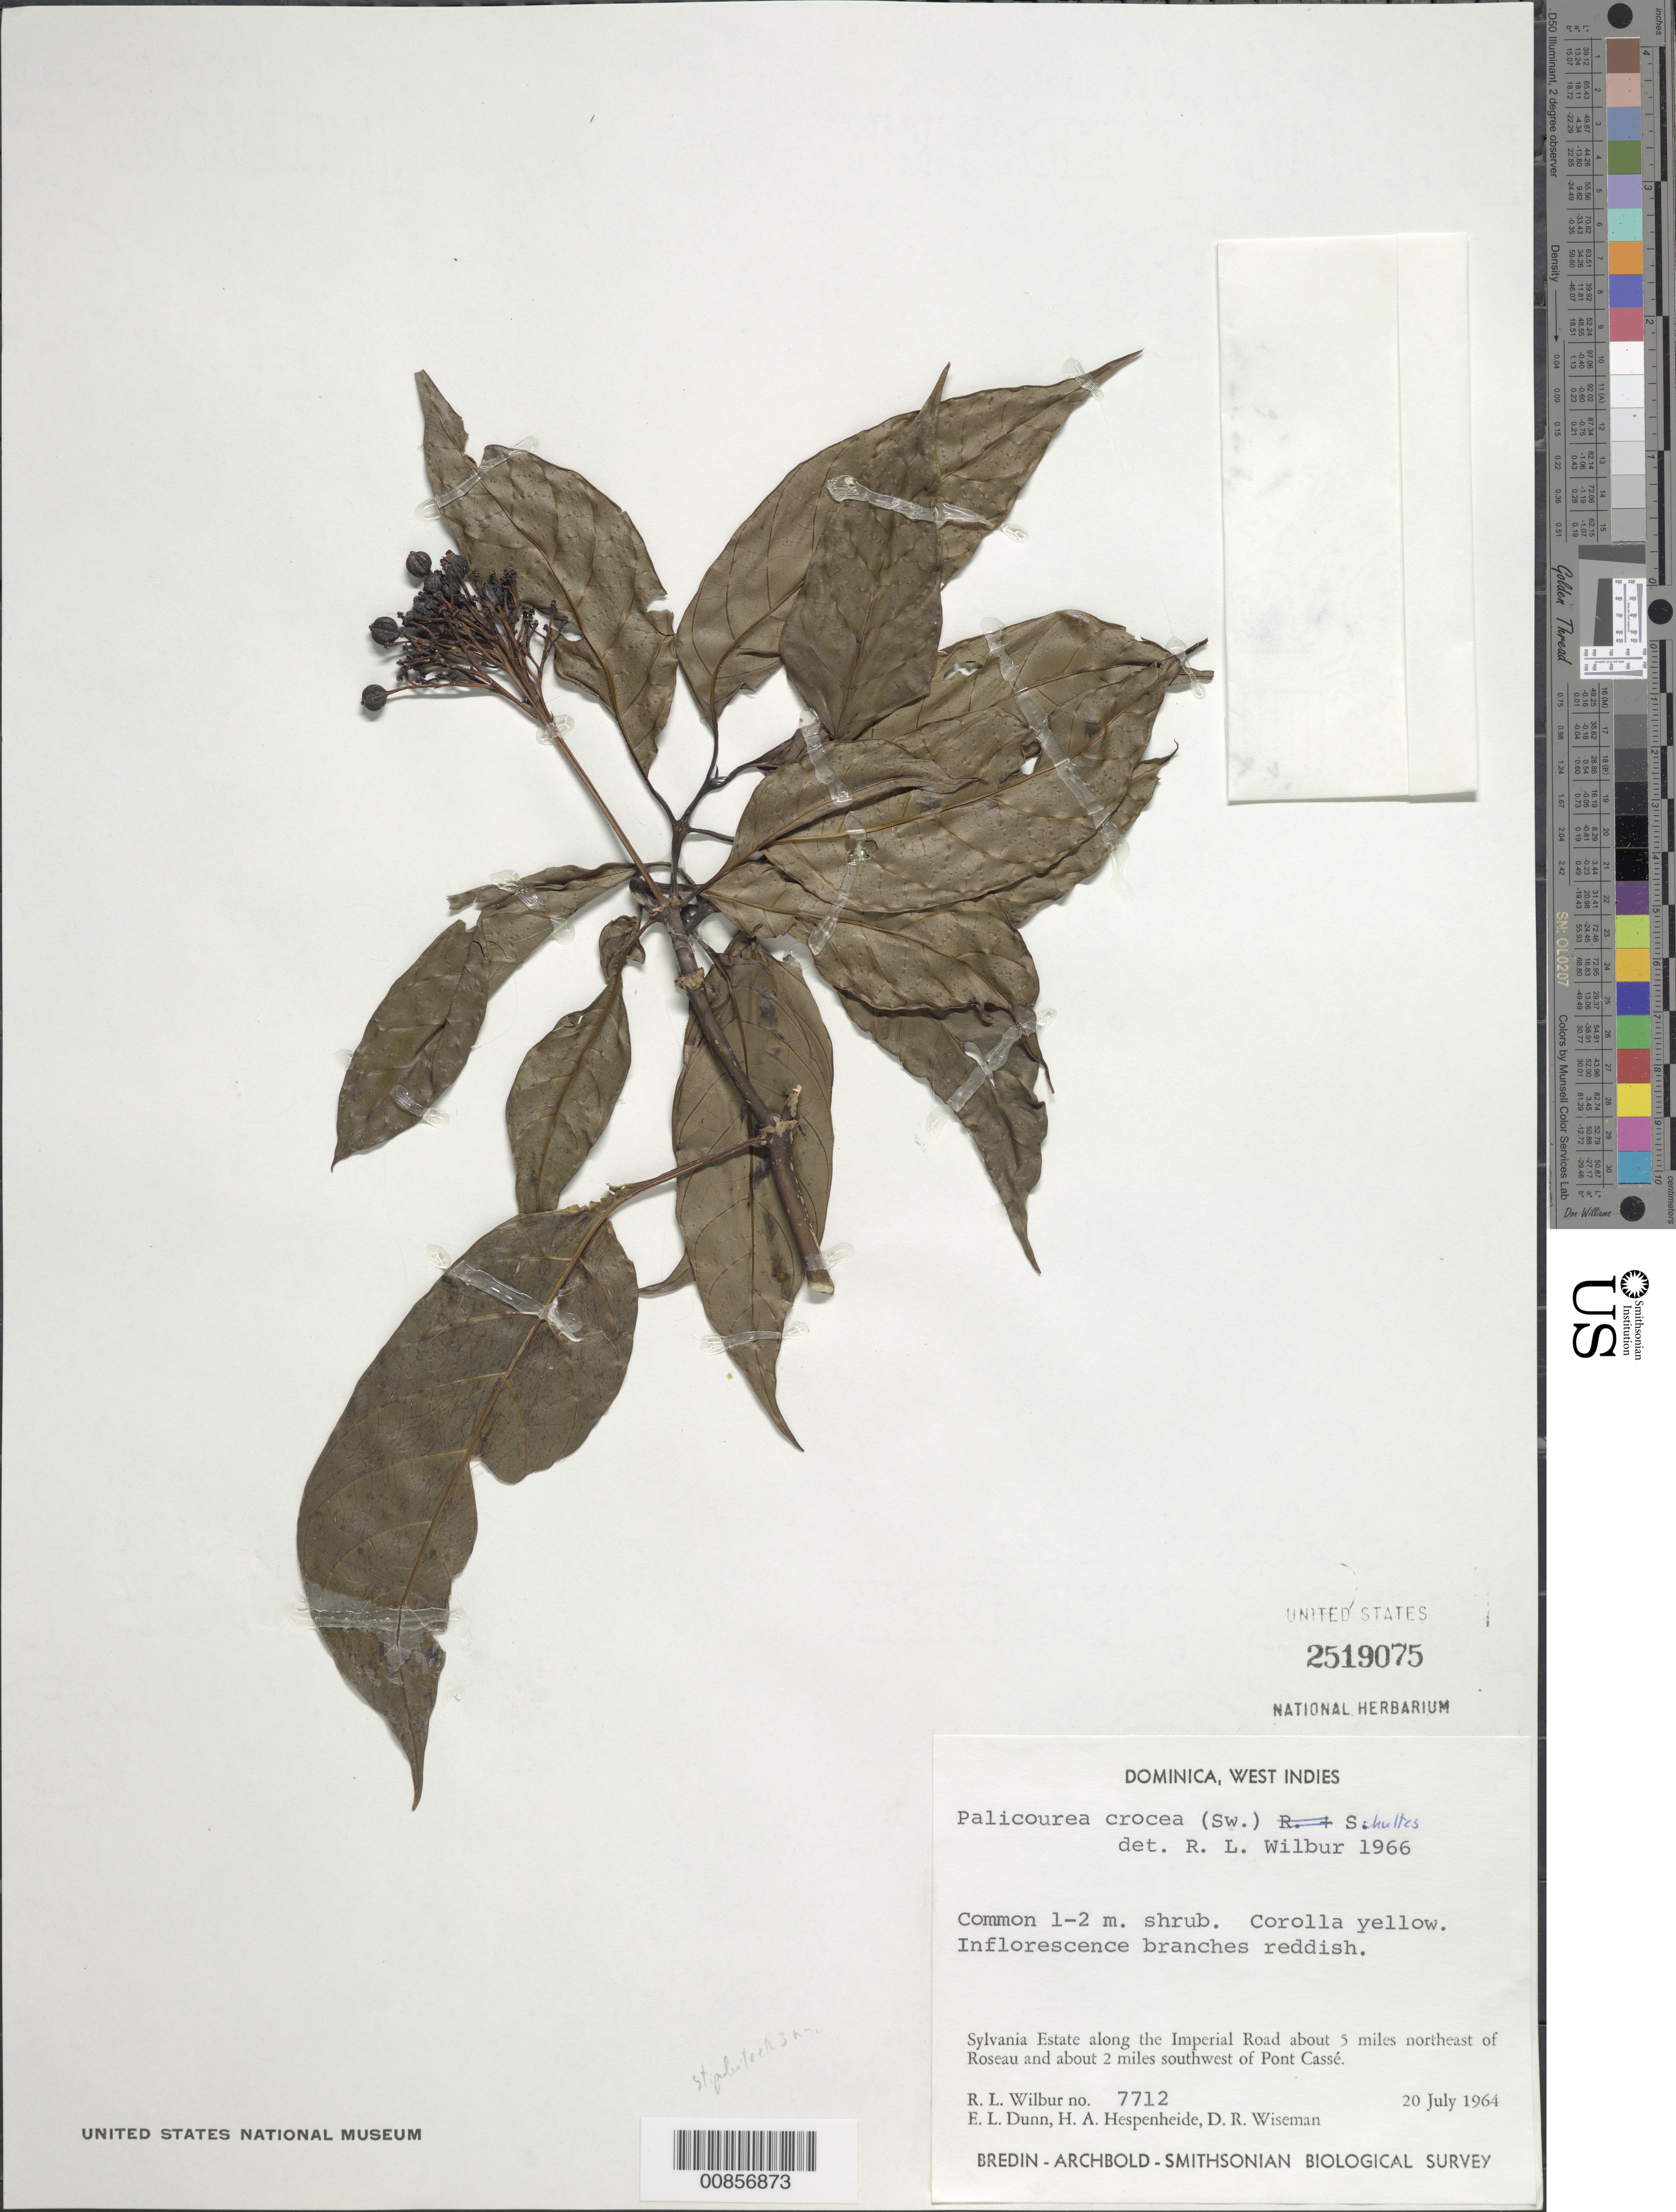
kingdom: Plantae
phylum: Tracheophyta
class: Magnoliopsida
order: Gentianales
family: Rubiaceae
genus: Palicourea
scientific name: Palicourea crocea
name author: (Sw.) Schult.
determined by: Wilbur, R. L.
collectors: R. L. Wilbur, E. Dunn, H. A. Hespenheide & D. R. Wiseman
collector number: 7712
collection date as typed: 20 Jul 1964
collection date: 1964-07-20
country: Dominica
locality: Sylvania Estate, along the Imperial Road; about 5 miles NE of Roseau and about 2 miles SW of Pont Cassé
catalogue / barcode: US 2519075